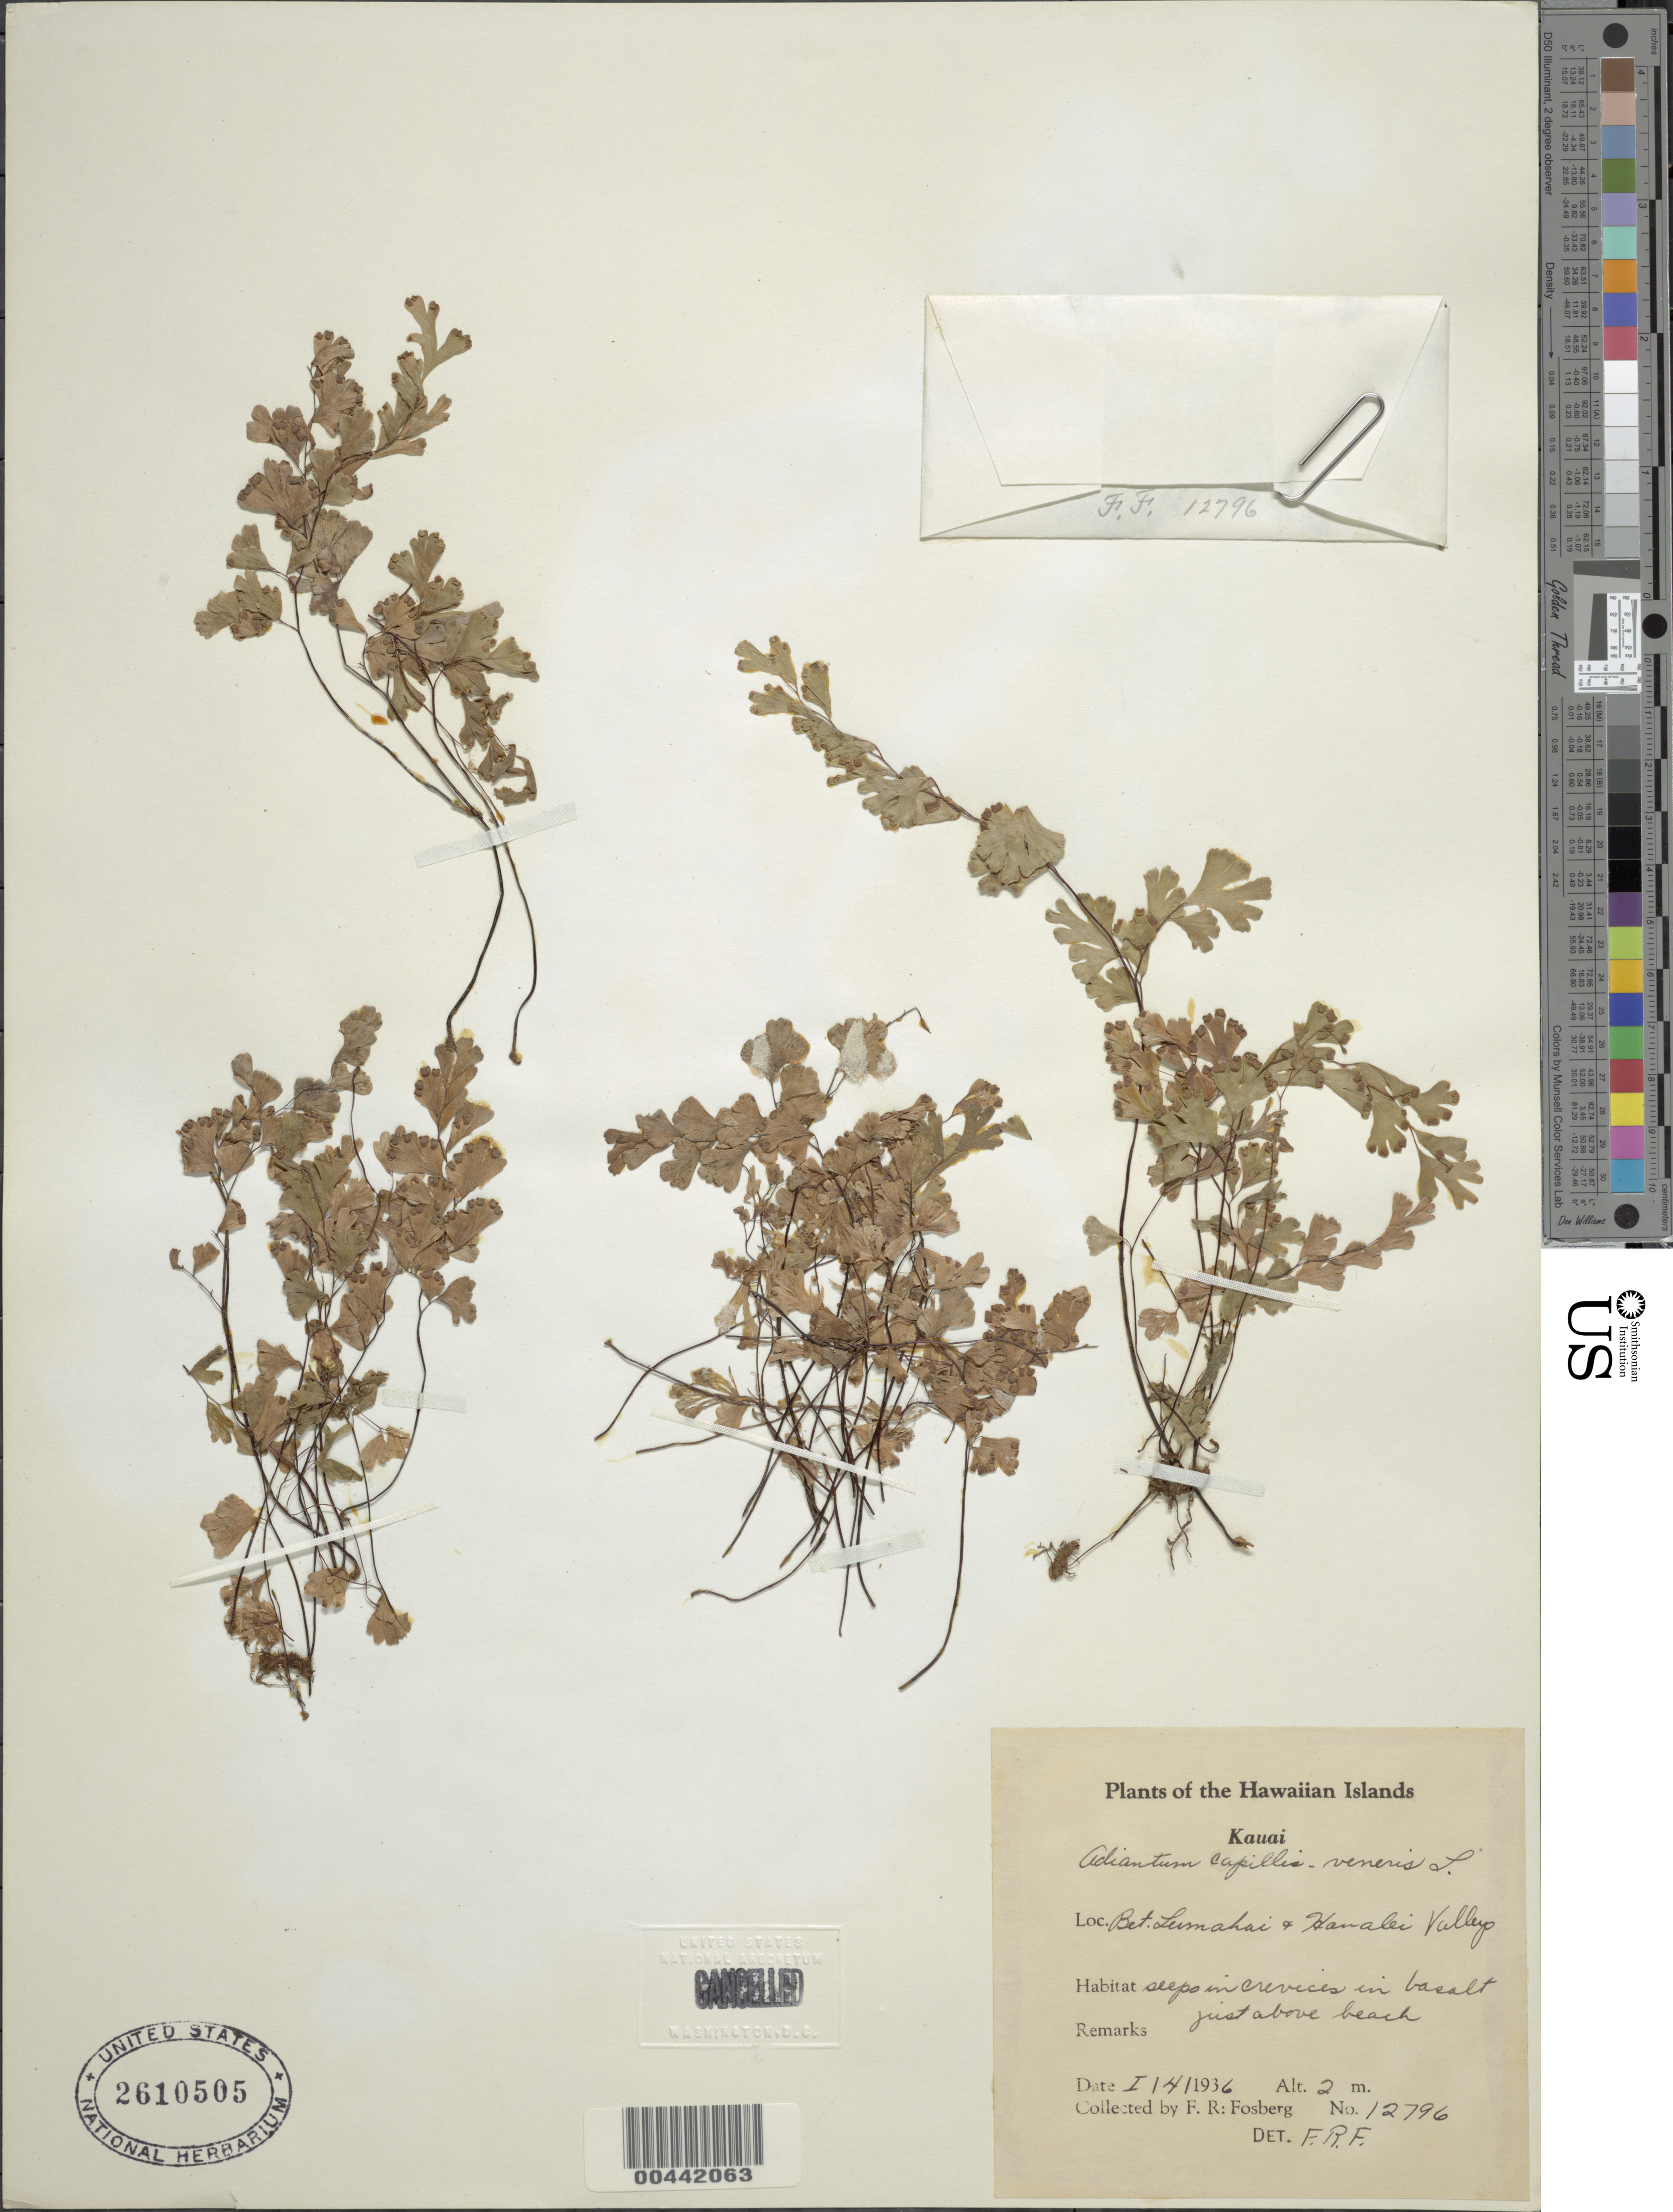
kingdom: Plantae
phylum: Tracheophyta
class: Polypodiopsida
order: Polypodiales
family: Pteridaceae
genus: Adiantum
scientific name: Adiantum capillus-veneris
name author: L.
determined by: Fosberg, F. R.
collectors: F. R. Fosberg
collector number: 12796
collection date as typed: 4 Jan 1936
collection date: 1936-01-04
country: United States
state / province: Hawaii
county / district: Kauai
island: Kaua'i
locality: Between Lumahai and Hanalei Valleys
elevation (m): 2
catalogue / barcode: US 2610505